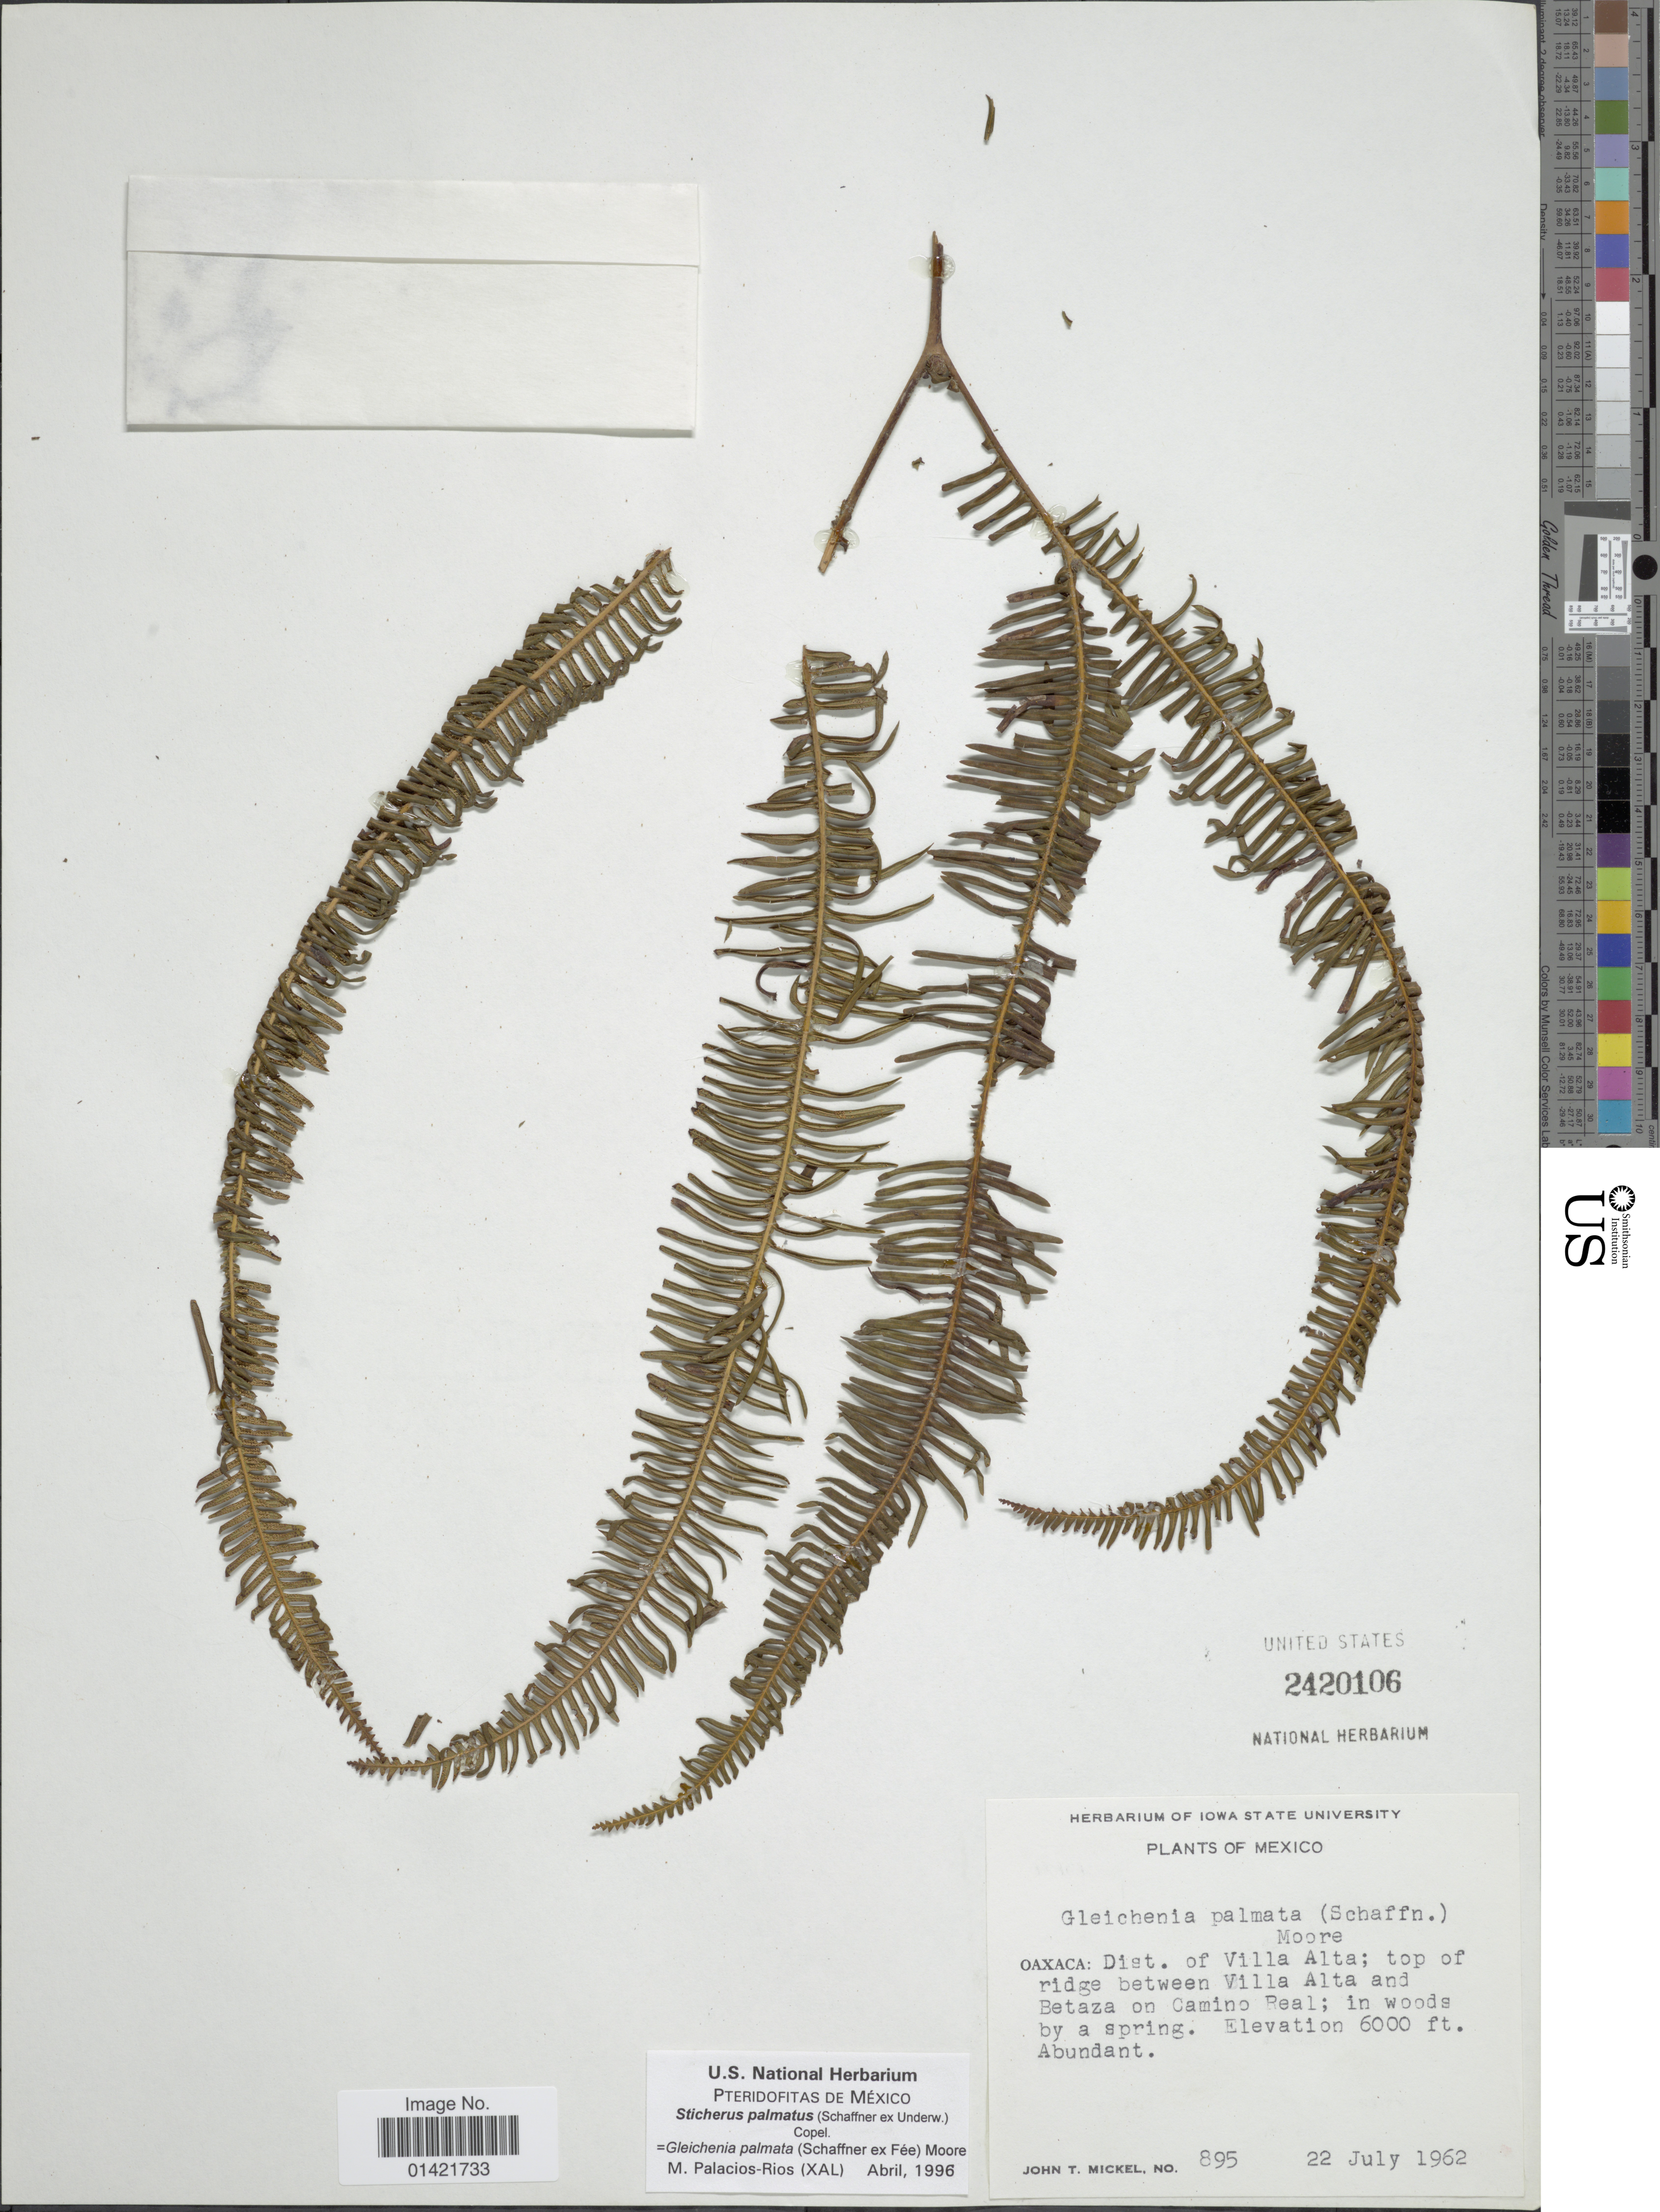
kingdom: Plantae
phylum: Tracheophyta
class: Polypodiopsida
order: Gleicheniales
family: Gleicheniaceae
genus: Sticherus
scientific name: Sticherus furcatus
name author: (L.) Ching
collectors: J. T. Mickel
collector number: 895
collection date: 1962-07-22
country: Mexico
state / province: Oaxaca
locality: Dist. of Villa Alta; top of ridge between Villa Alta and Betaza on Camino Real; in woods by a spring.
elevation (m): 1829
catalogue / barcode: US 2420106